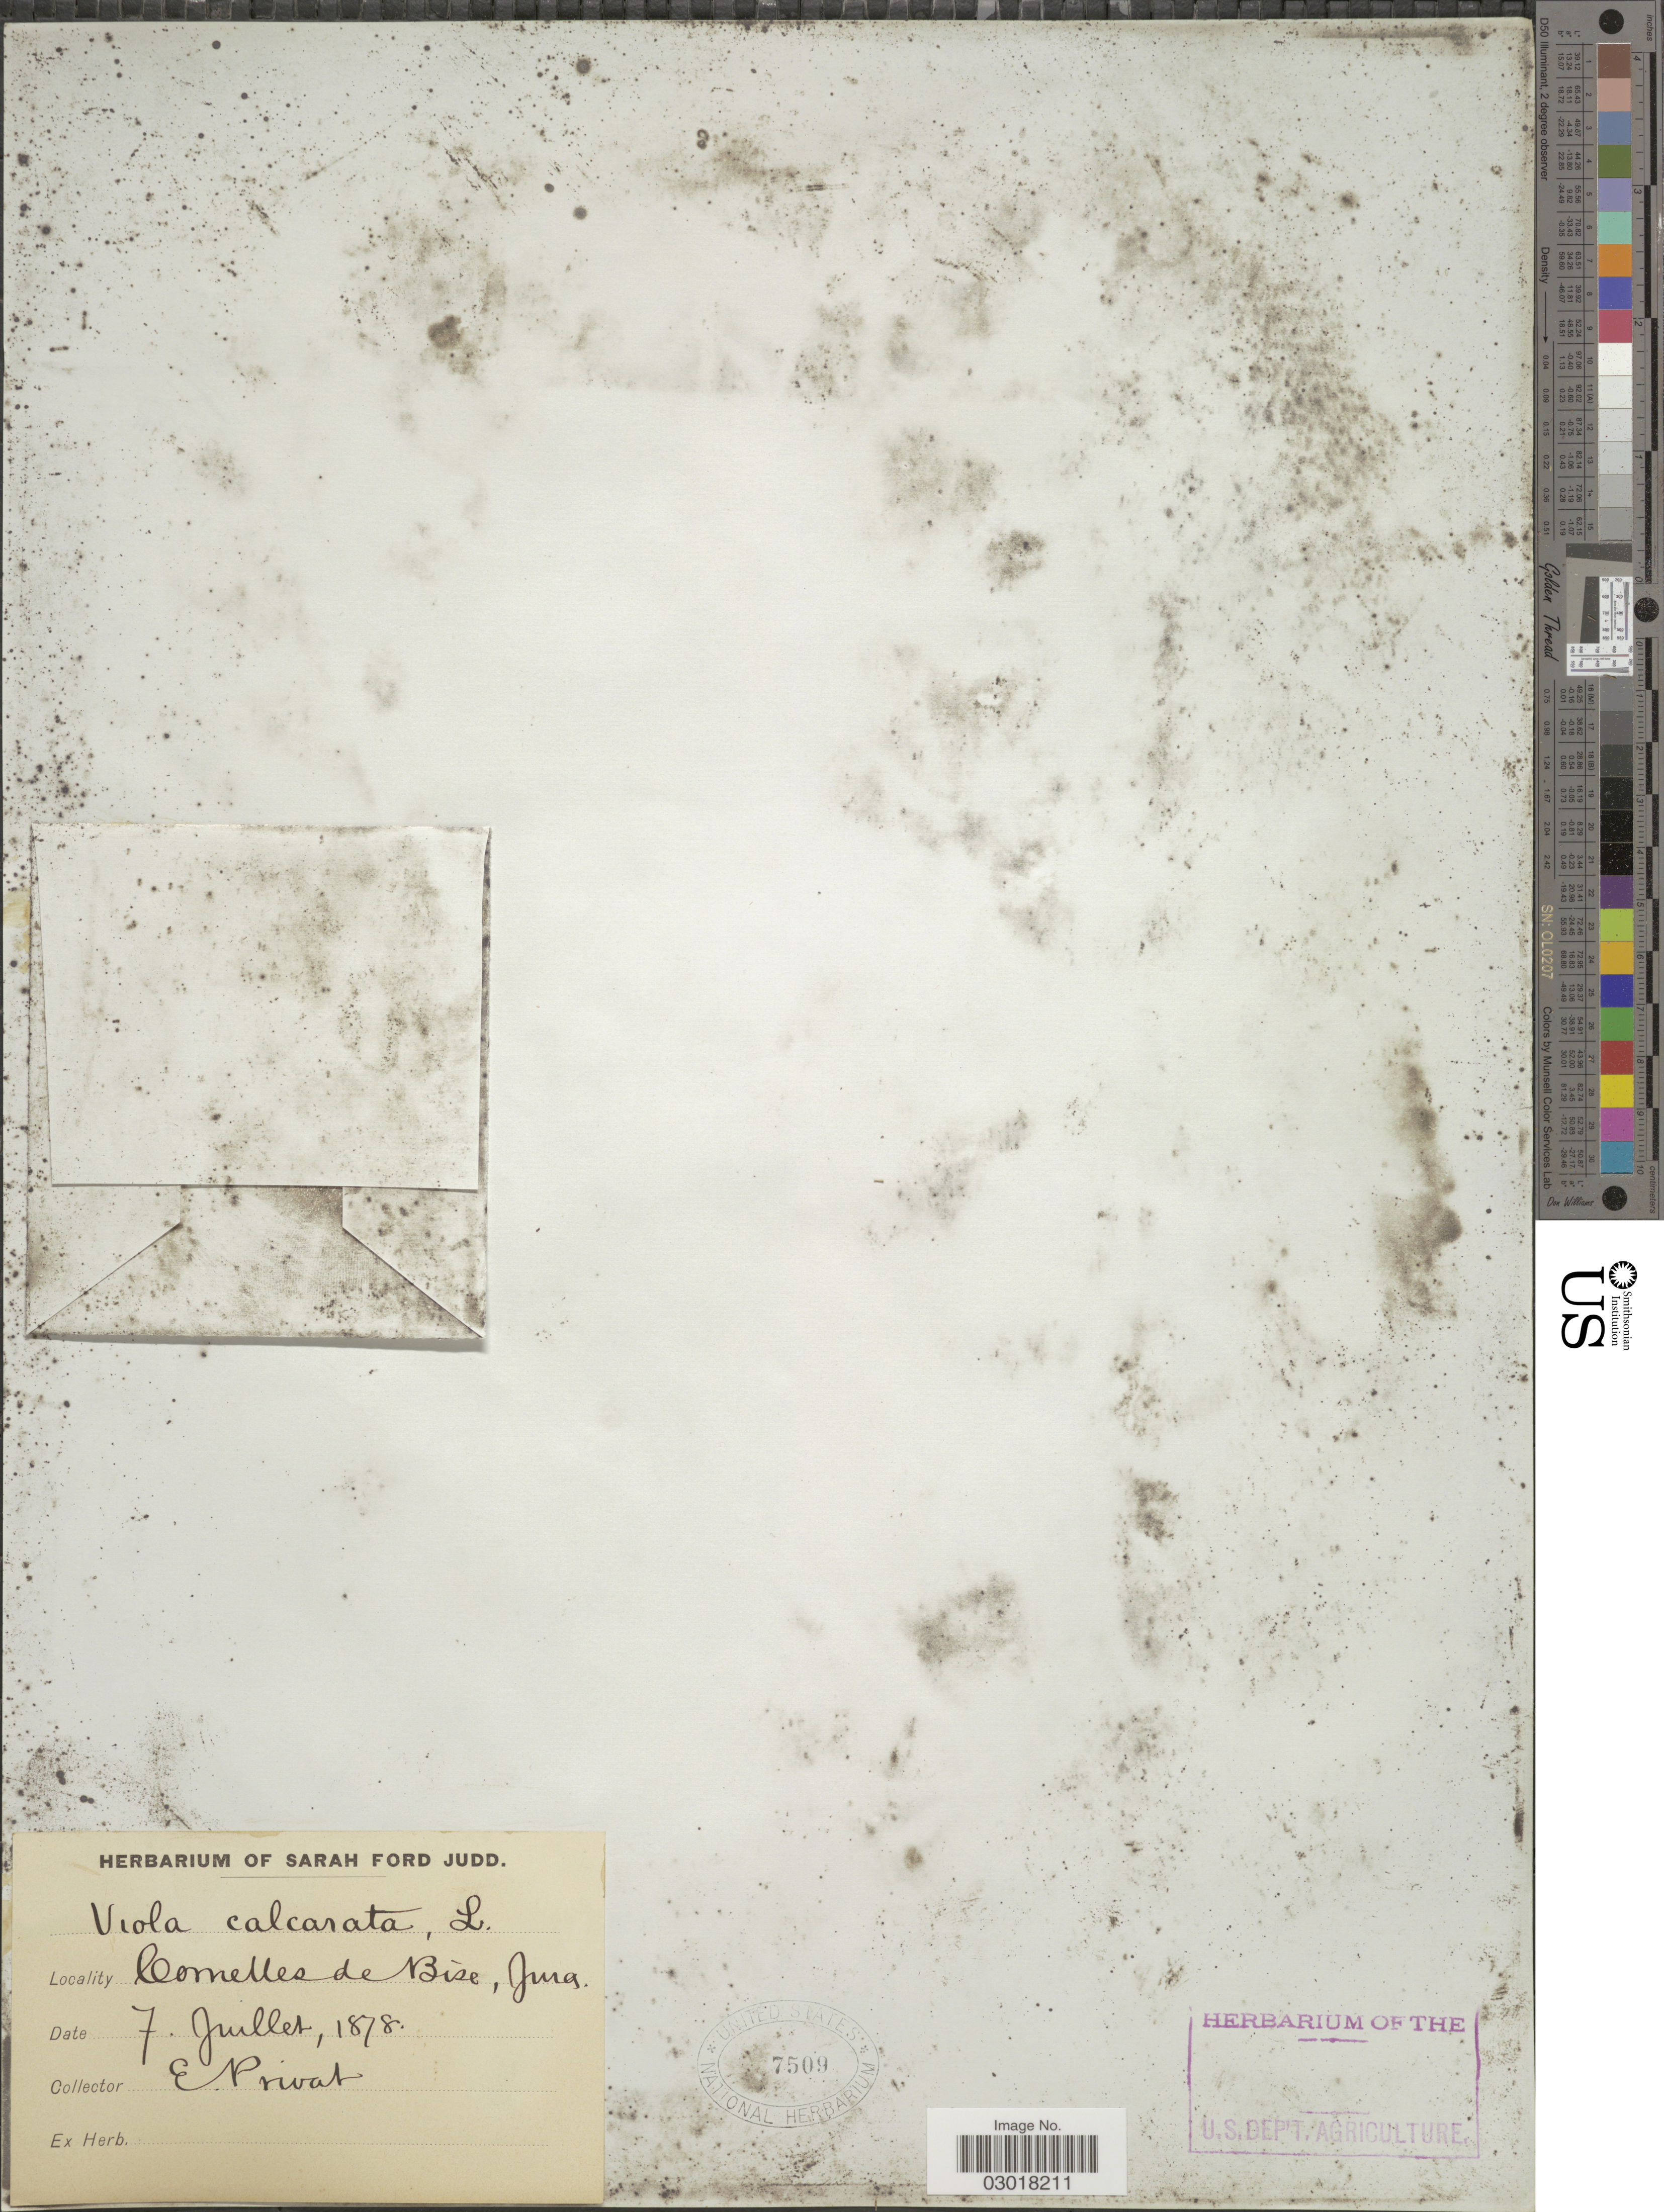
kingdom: Plantae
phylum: Tracheophyta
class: Magnoliopsida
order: Malpighiales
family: Violaceae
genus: Viola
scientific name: Viola calcarata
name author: L.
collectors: E. Privat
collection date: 1878-07-07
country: Switzerland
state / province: Jura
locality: Comelles de Bise.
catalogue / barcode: US 7509